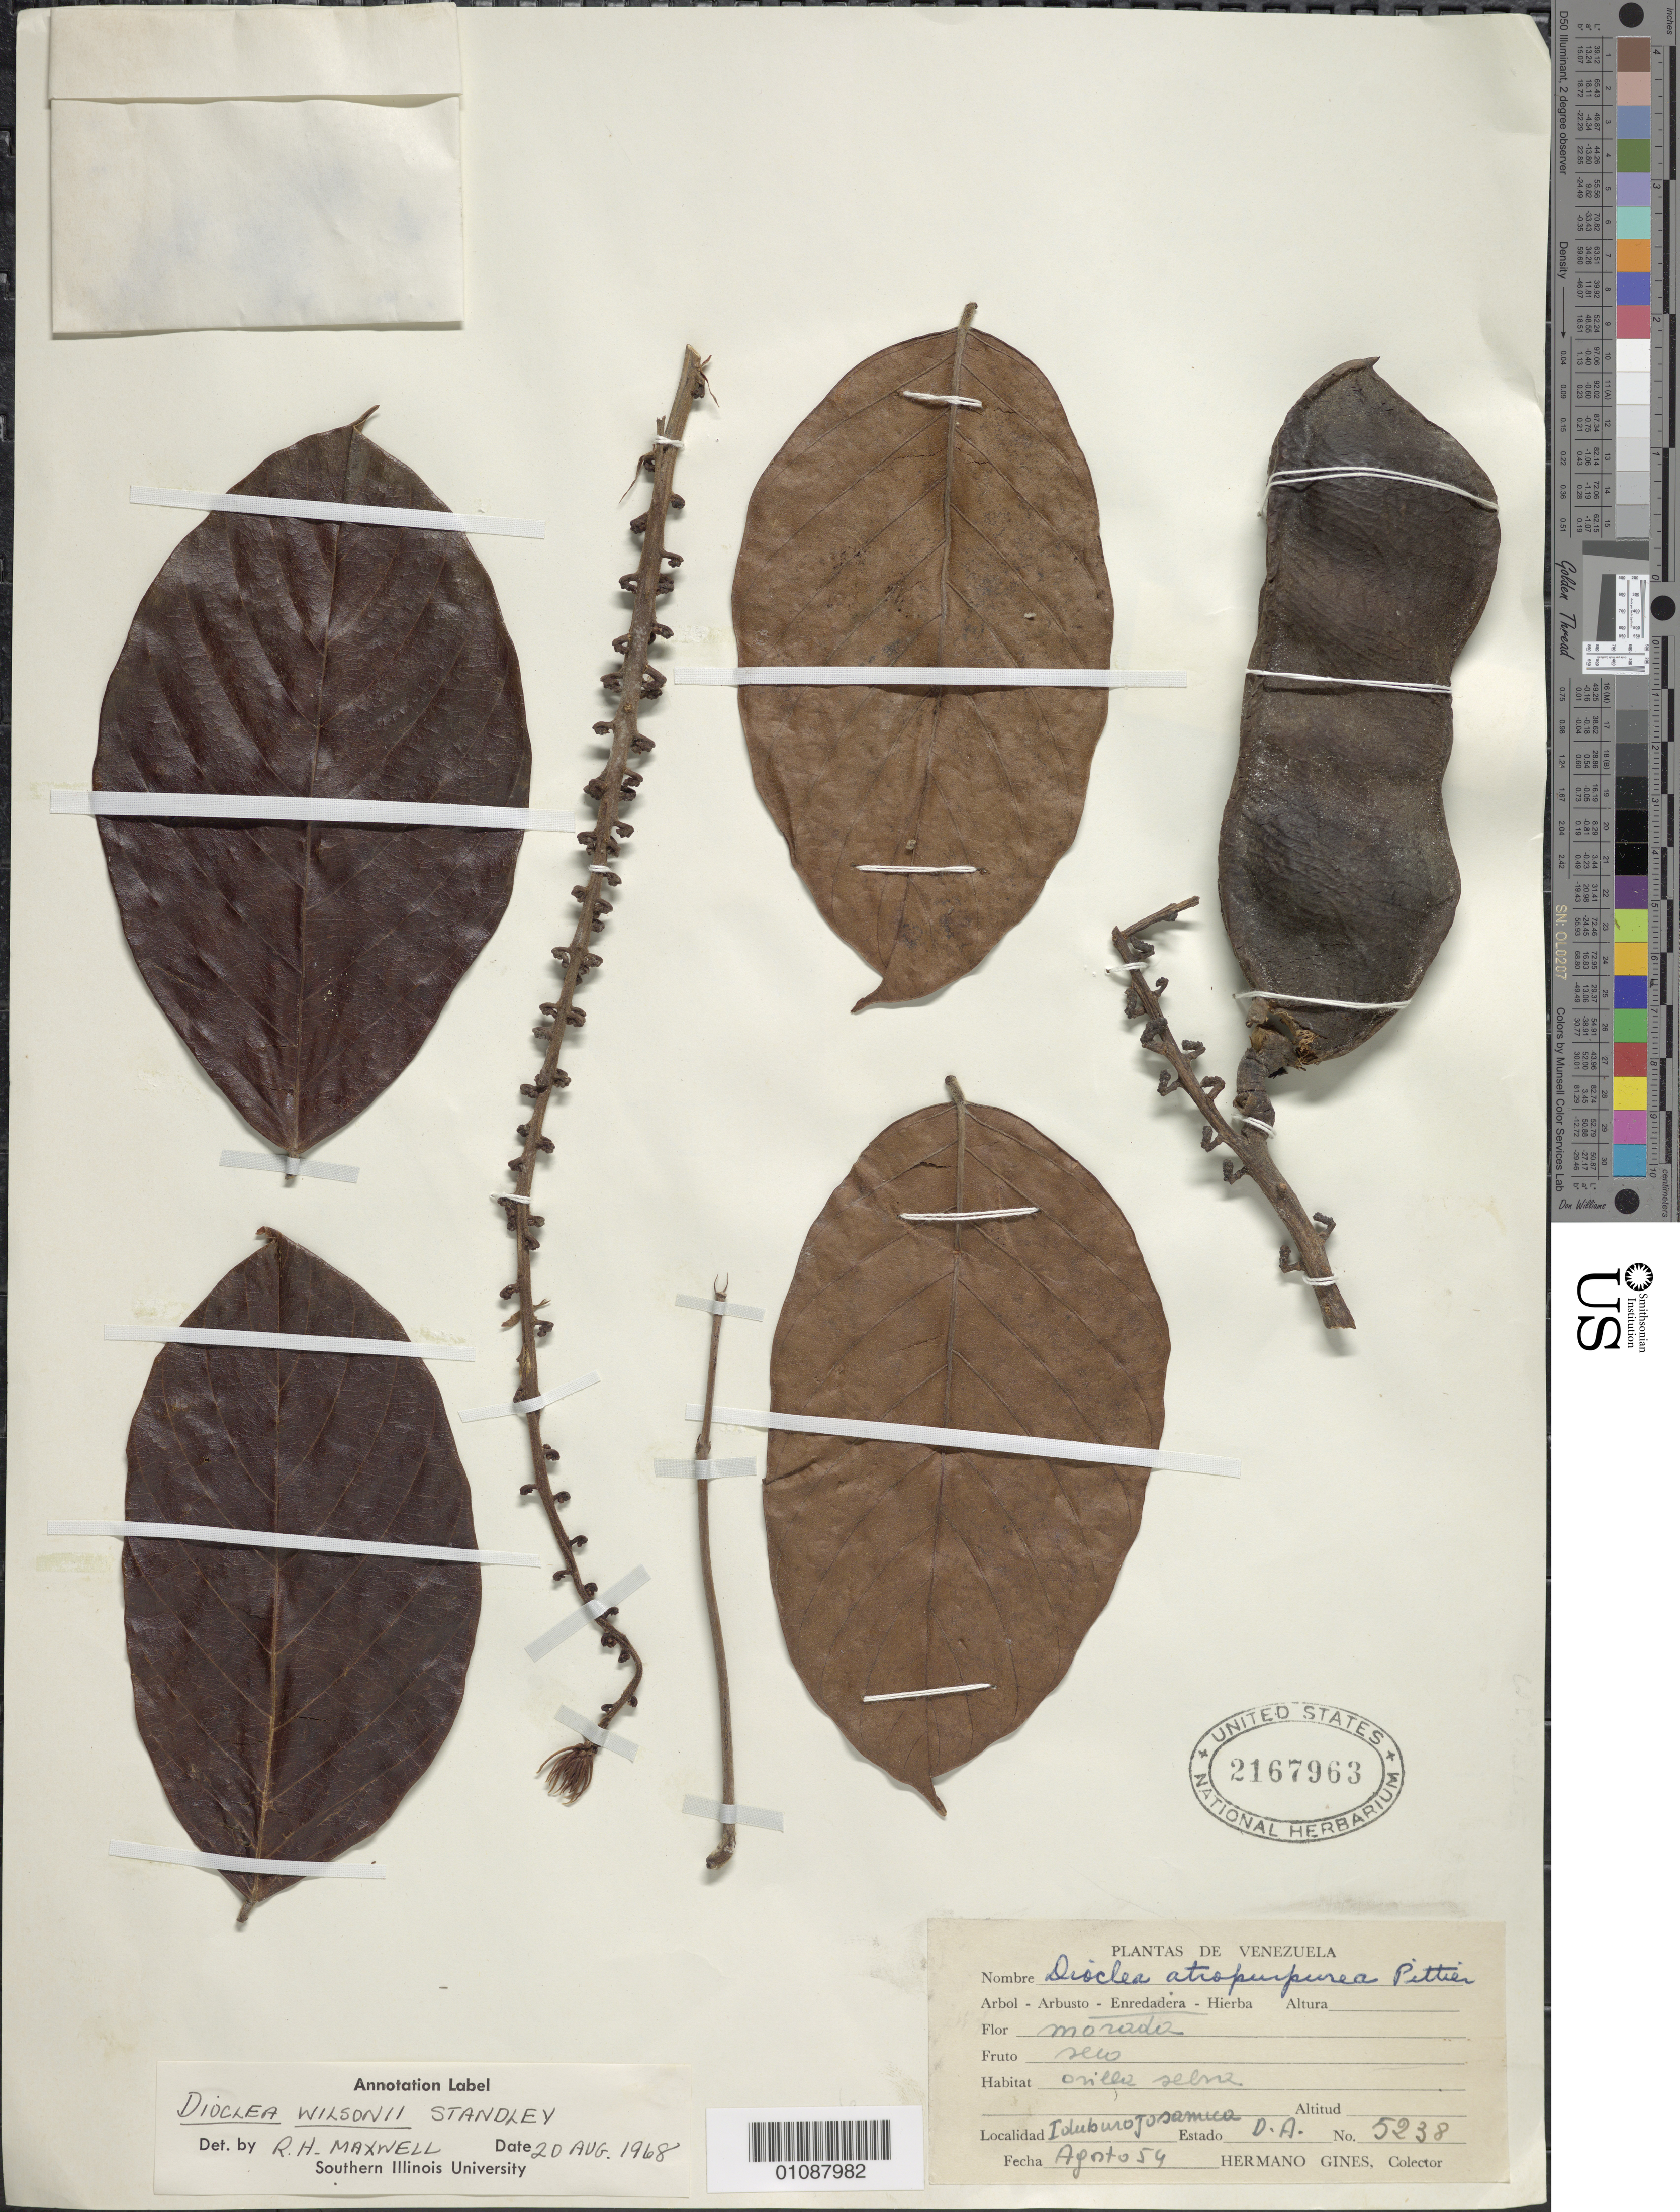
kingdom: Plantae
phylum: Tracheophyta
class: Magnoliopsida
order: Fabales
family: Fabaceae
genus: Macropsychanthus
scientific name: Macropsychanthus wilsonii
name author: (Standl.) L.P. Queiroz & Snak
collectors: H. Gines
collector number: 5238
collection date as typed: Aug-54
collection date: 1954-08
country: Venezuela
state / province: Delta Amacuro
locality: Ioluburo Josamico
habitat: Orilla selva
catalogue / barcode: US 2167963